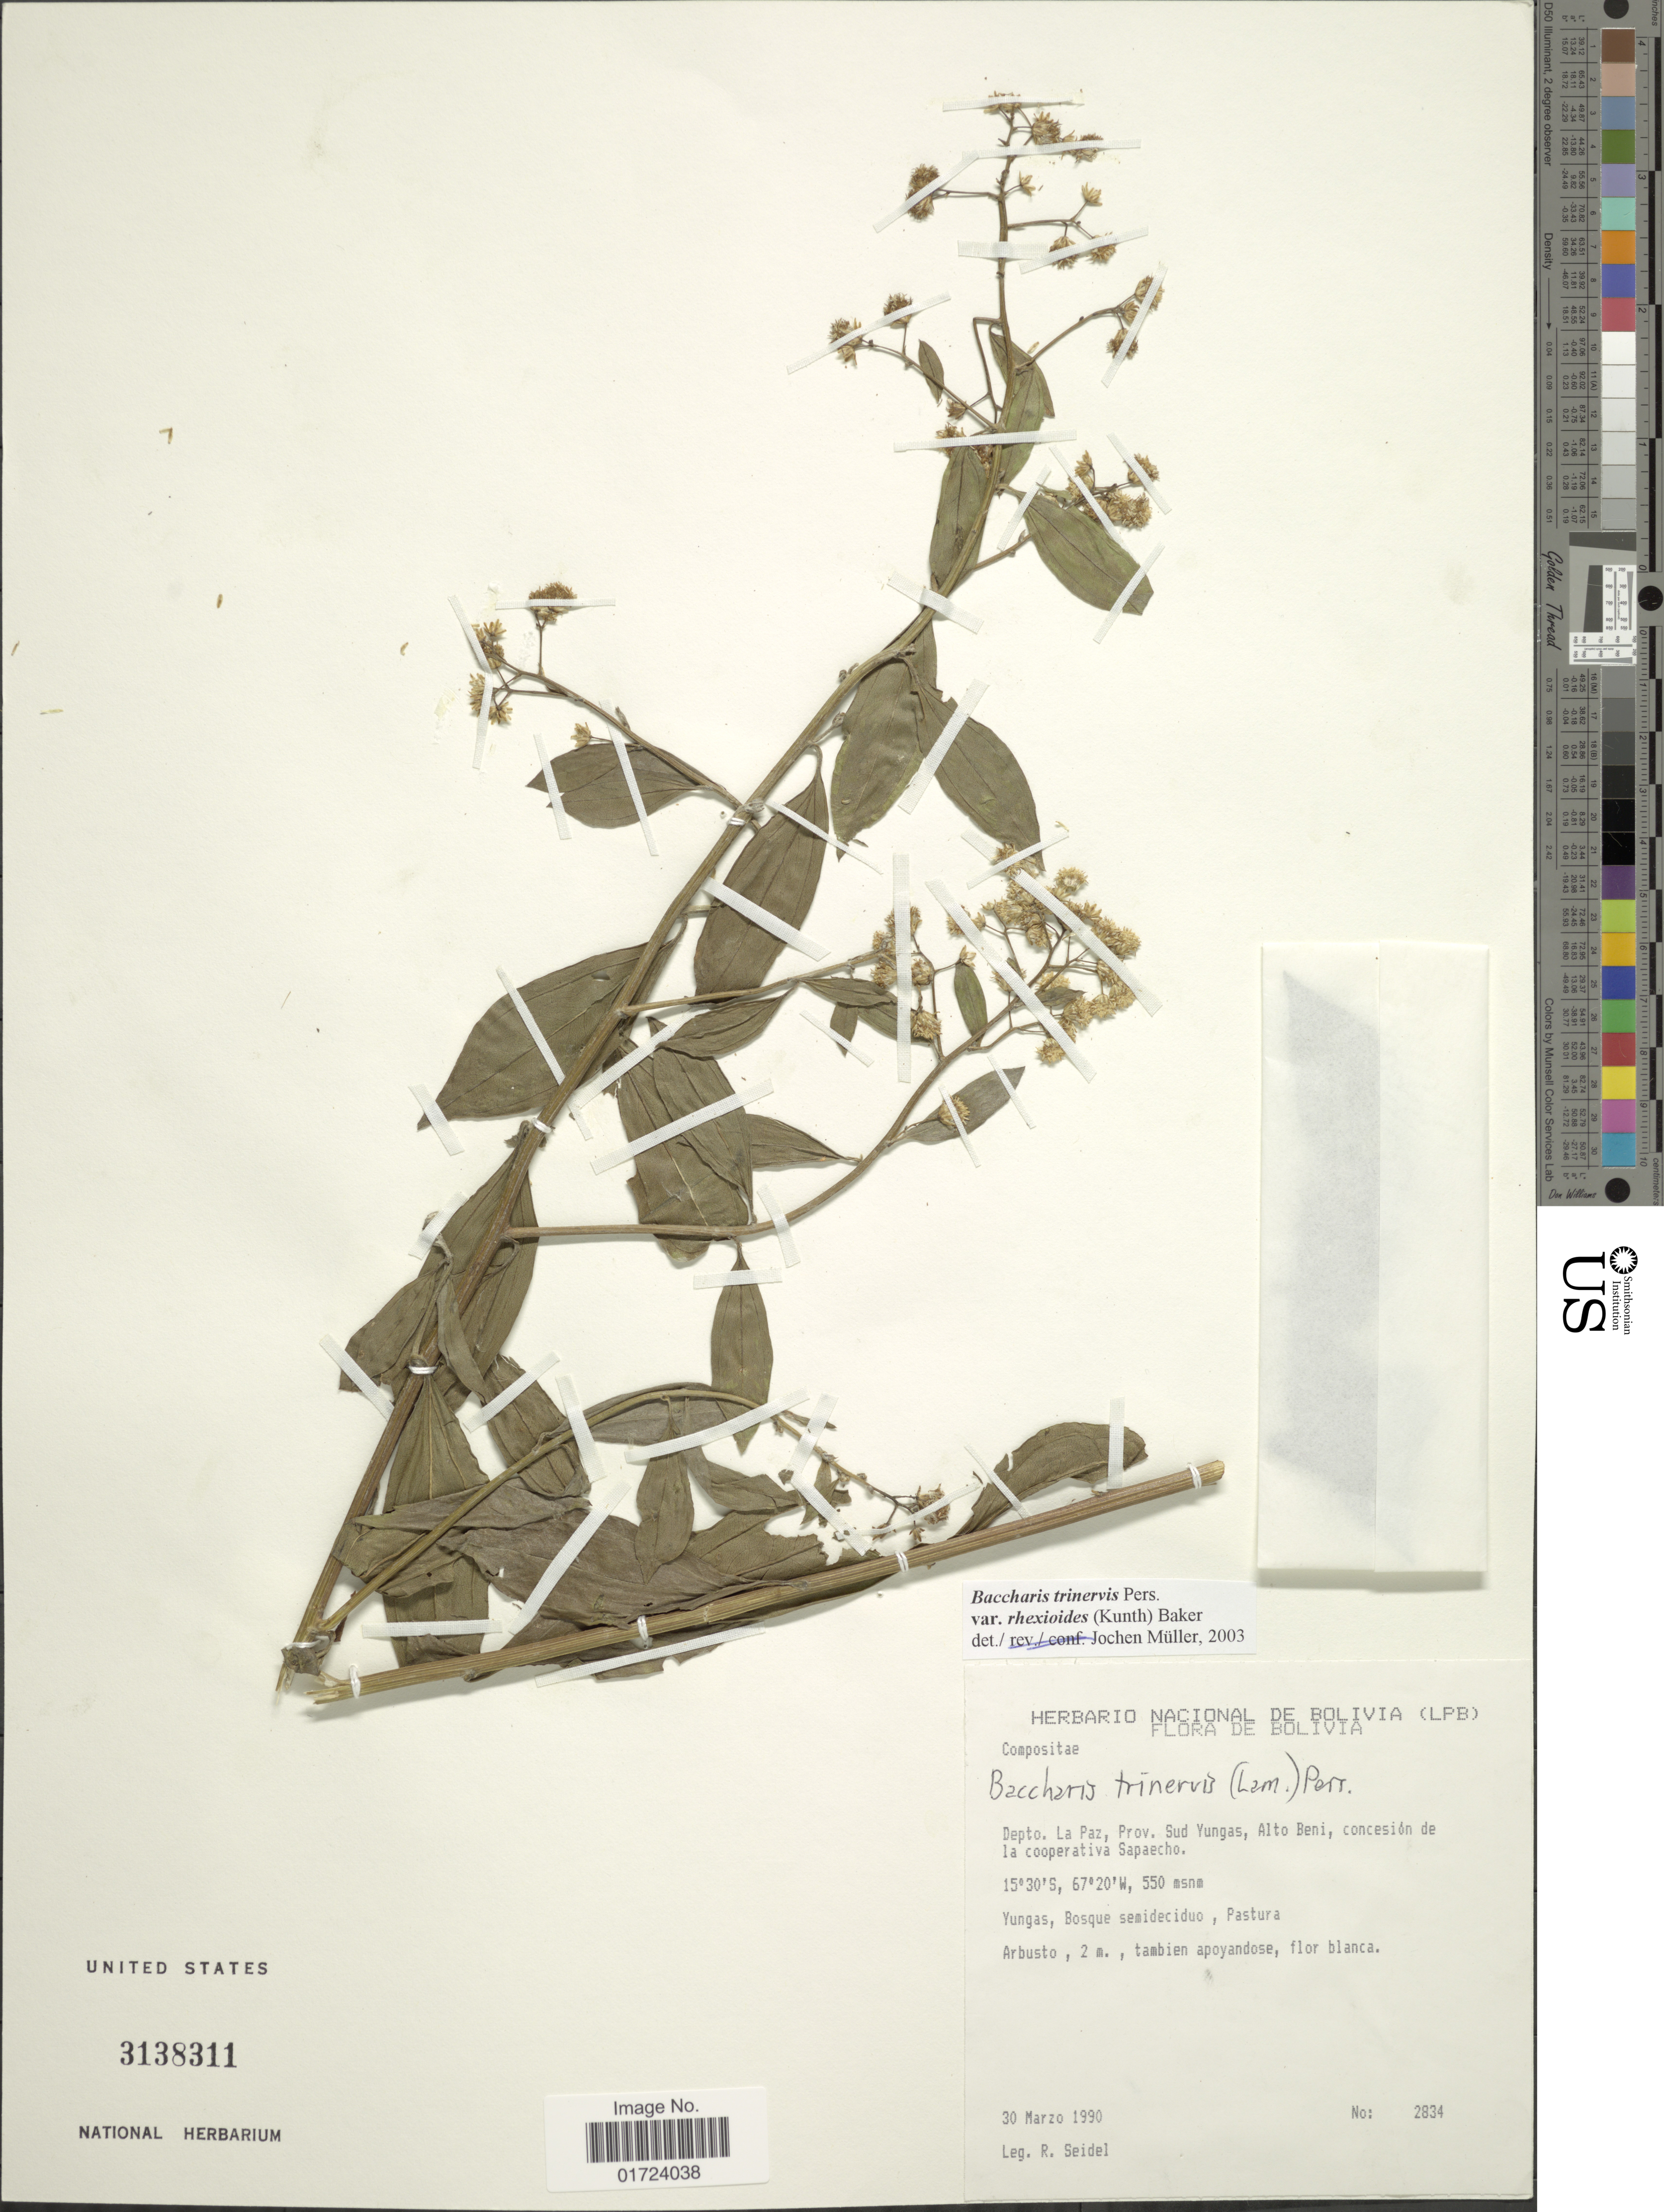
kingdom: Plantae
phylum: Tracheophyta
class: Magnoliopsida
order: Asterales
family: Asteraceae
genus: Baccharis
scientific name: Baccharis trinervis var. rhexioides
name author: (Kunth) Baker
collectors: R. Seidel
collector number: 2834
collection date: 1990-03-30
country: Bolivia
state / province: La Paz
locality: Depto. La Paz. Prov. Sud Yungas, Alto Beni, concesion de la cooperativa Sapaecho.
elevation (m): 550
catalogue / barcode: US 3138311